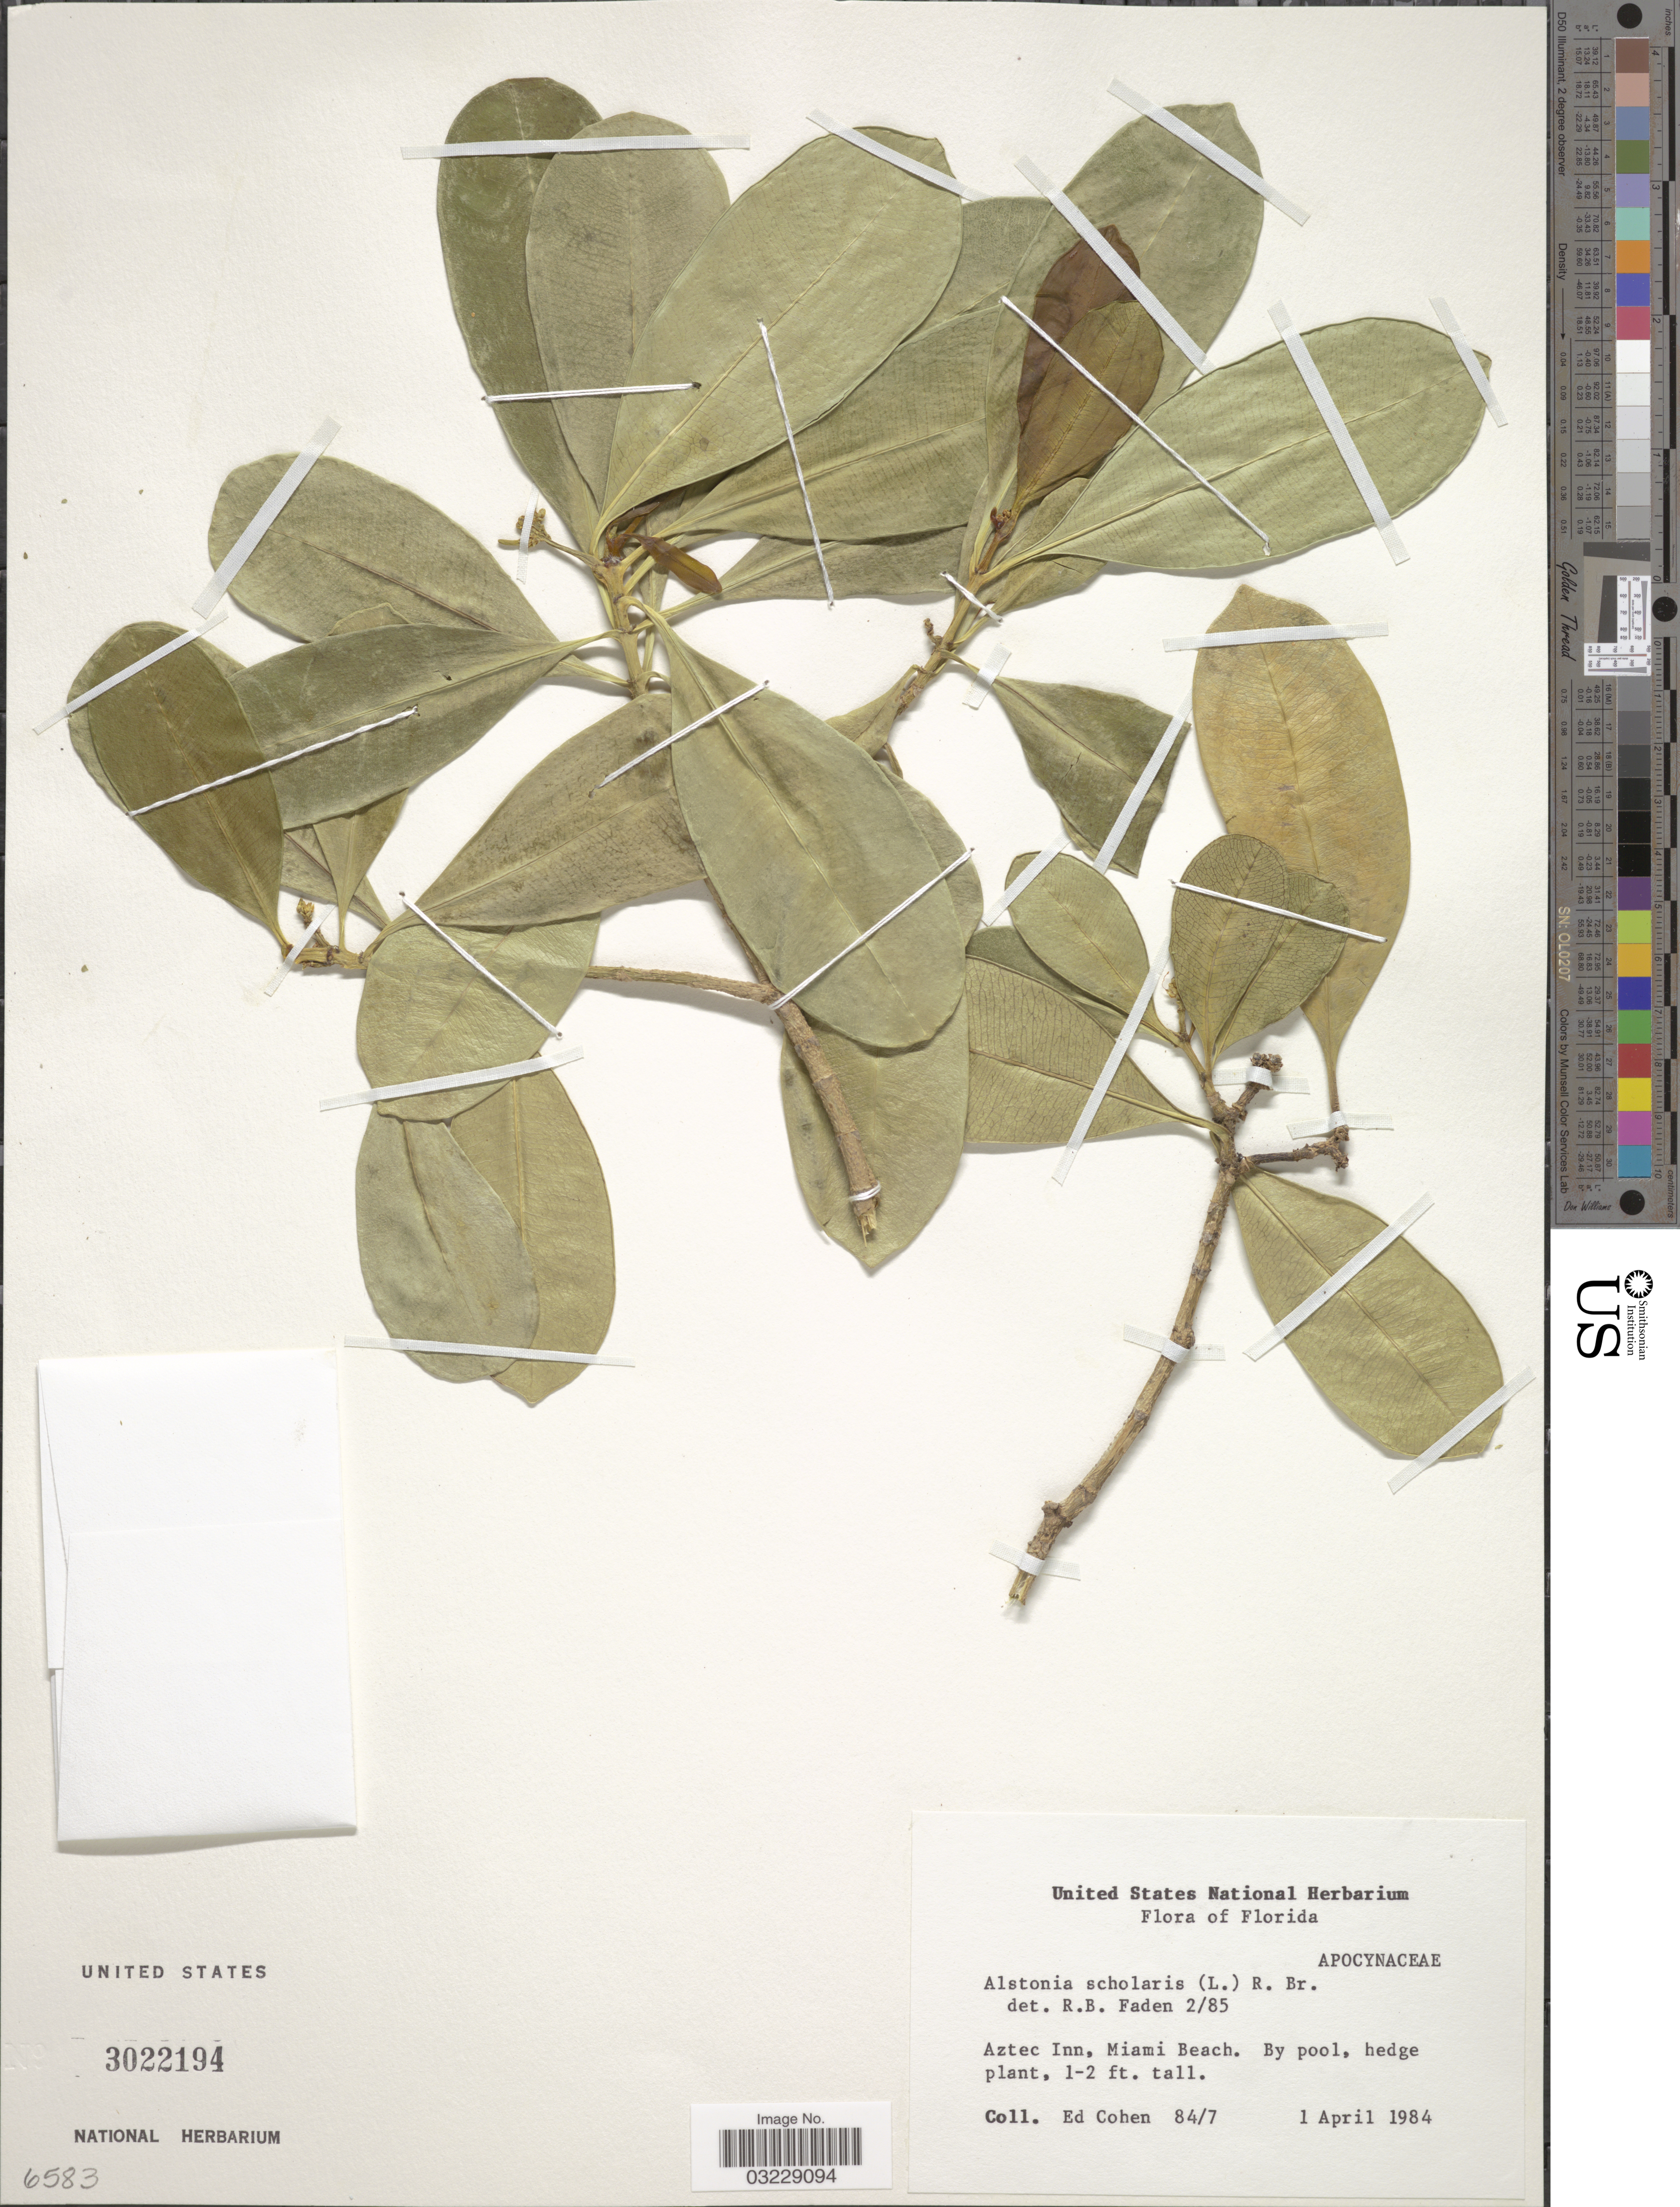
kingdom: Plantae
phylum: Tracheophyta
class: Magnoliopsida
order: Gentianales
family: Apocynaceae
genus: Alstonia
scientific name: Alstonia scholaris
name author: (L.) R. Br.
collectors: E. Cohen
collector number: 84/7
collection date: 1984-04-01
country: United States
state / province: Florida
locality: Aztec Inn, Miami Beach.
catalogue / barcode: US 3022194